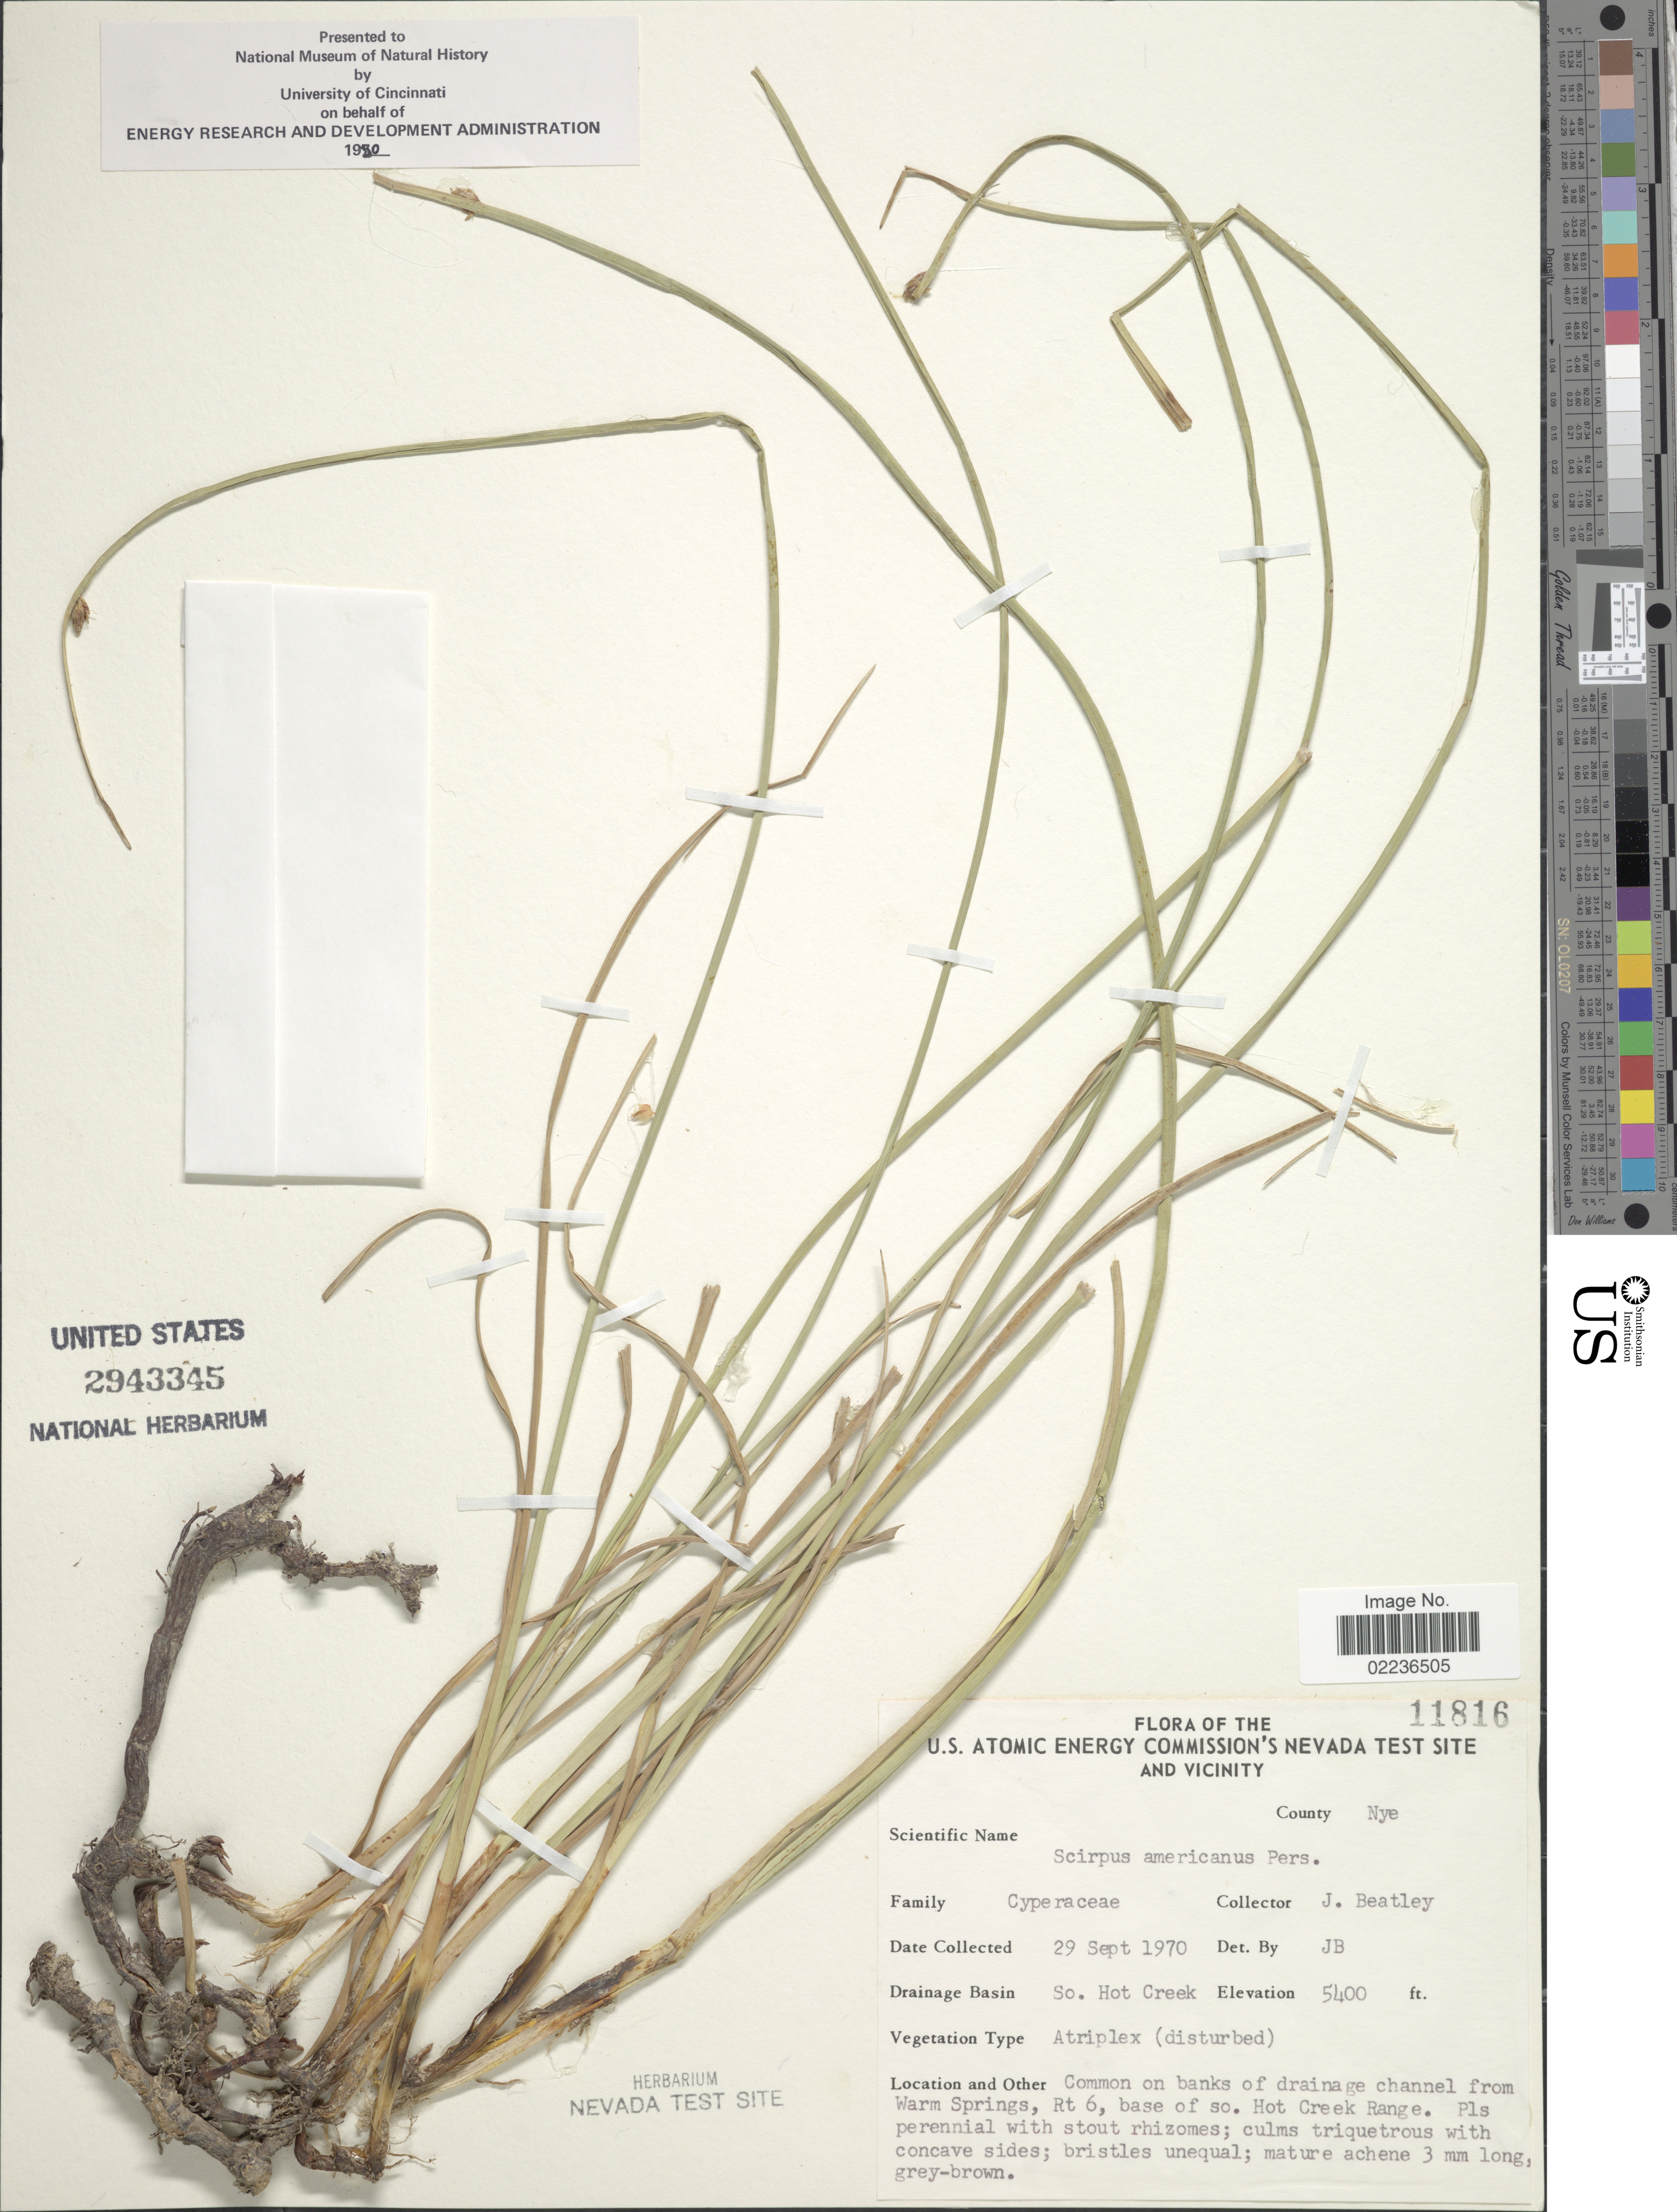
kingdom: Plantae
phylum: Tracheophyta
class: Liliopsida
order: Poales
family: Cyperaceae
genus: Schoenoplectus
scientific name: Schoenoplectus pungens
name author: (Vahl) Palla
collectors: J. C. Beatley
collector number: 11816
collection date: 1970-09-29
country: United States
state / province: Nevada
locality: U.S. Atomic Energy Commission's Nevada Test Site and Vicinity, So. Hot Creek, on banks of drainage channel from Warm Springs, Rt 6, base of so. Hot Creek Range, County Nye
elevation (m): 1646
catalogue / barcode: US 2943345